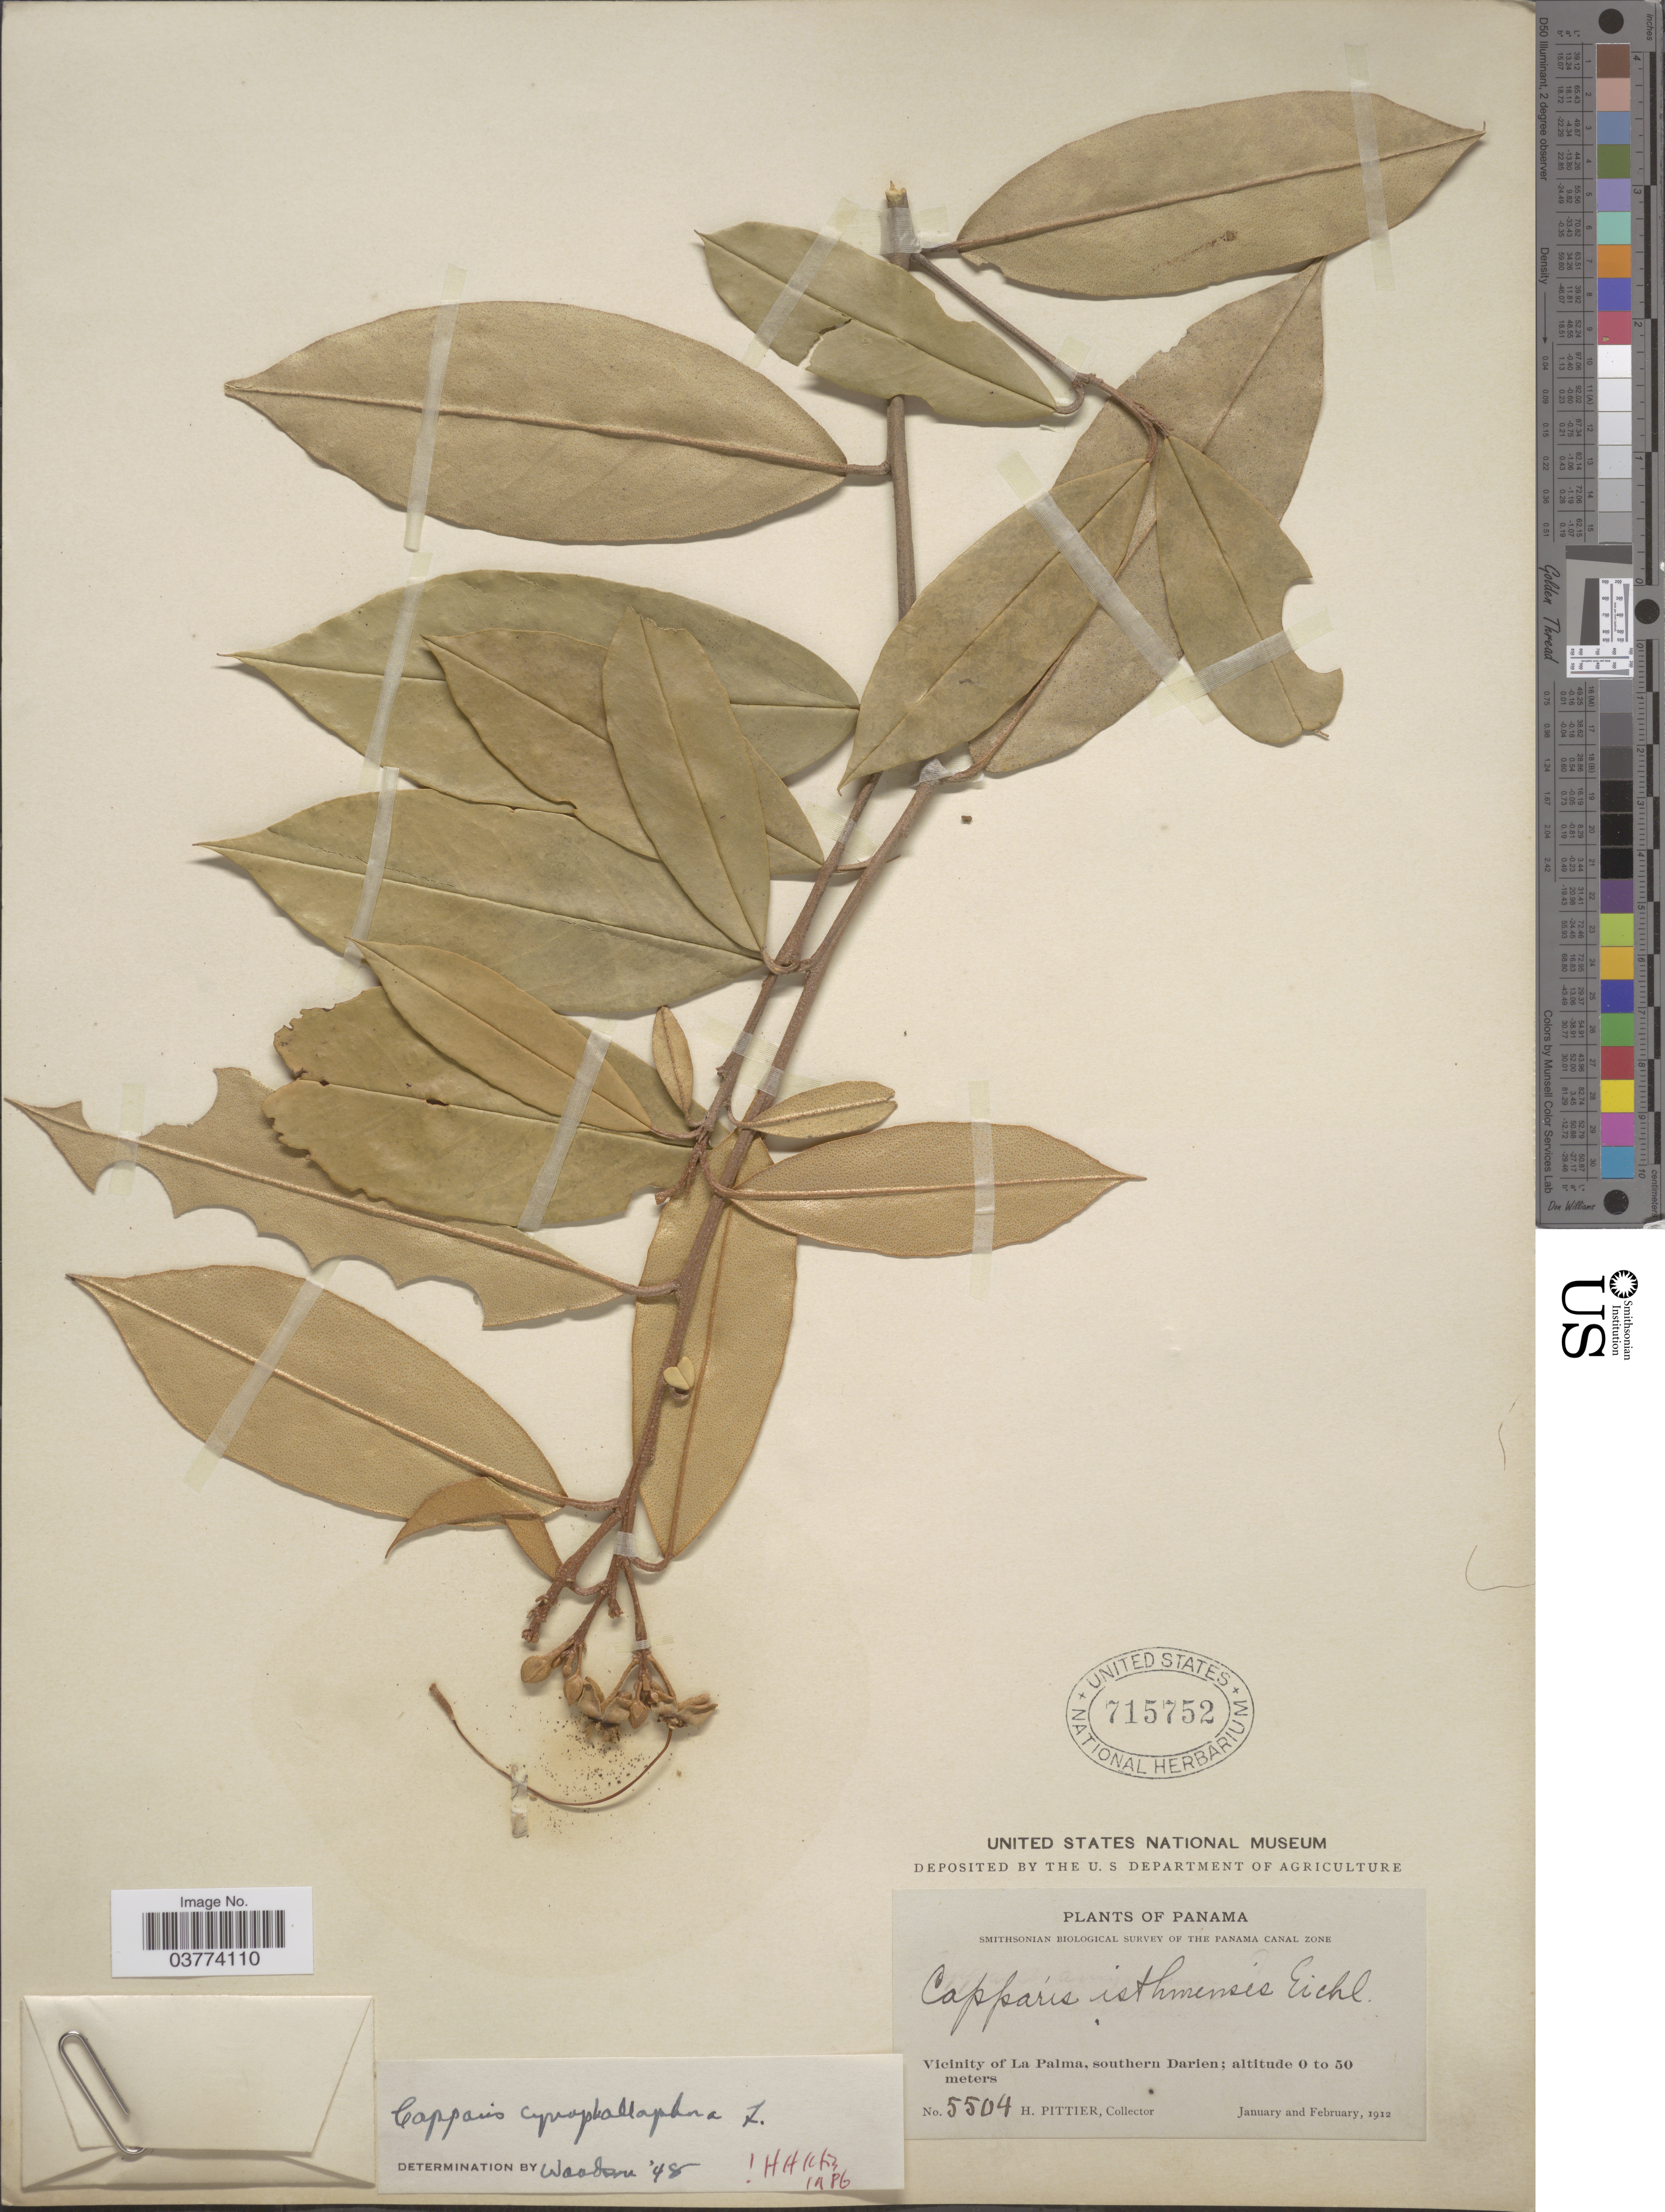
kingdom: Plantae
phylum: Tracheophyta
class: Magnoliopsida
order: Brassicales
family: Capparaceae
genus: Quadrella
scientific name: Quadrella cynophallophora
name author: (L.) Hutch.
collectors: H. F. Pittier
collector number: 5504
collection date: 1912-01/1912-02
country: Panama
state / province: Darien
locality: Vicinity of La Palma, southern Darien.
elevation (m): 0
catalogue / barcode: US 715752